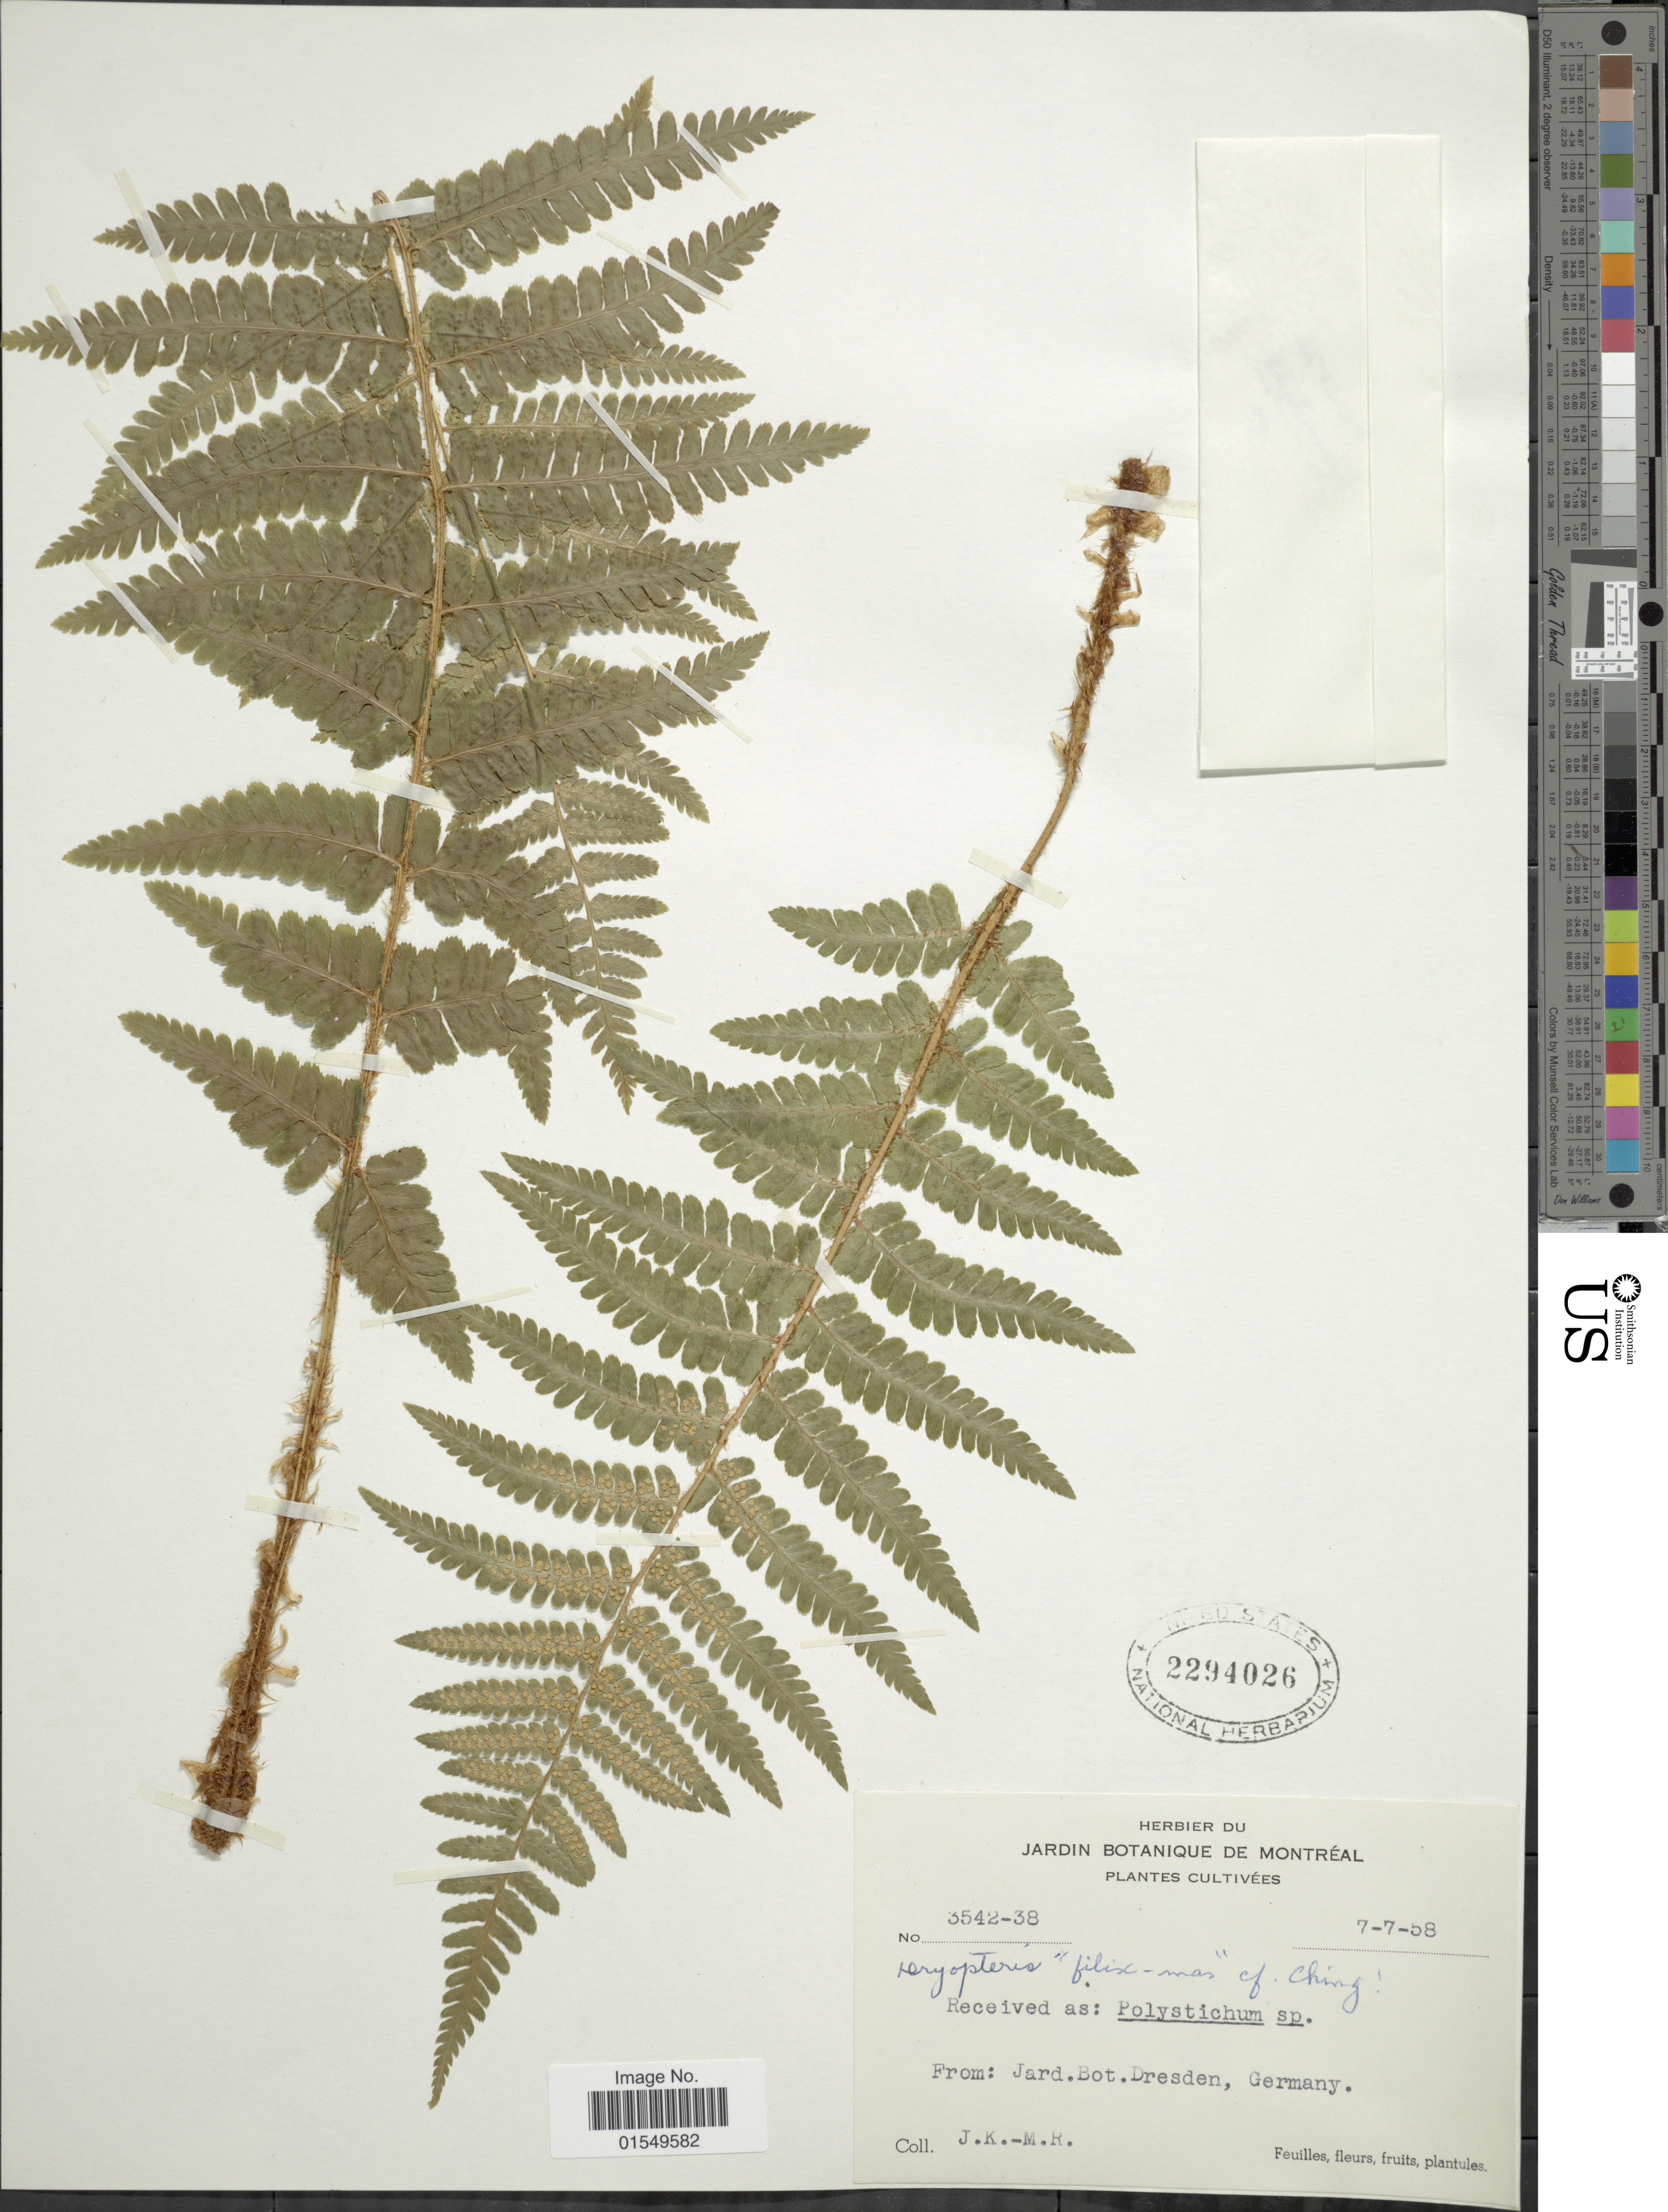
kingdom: Plantae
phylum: Tracheophyta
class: Polypodiopsida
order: Polypodiales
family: Dryopteridaceae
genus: Dryopteris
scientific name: Dryopteris filix-mas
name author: (L.) Schott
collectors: J. K. & M. R.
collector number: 3542-38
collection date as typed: Transcribed d/m/y: 7/7/58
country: Germany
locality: Jard. Bot. Dresden, Germany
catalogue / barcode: US 294026